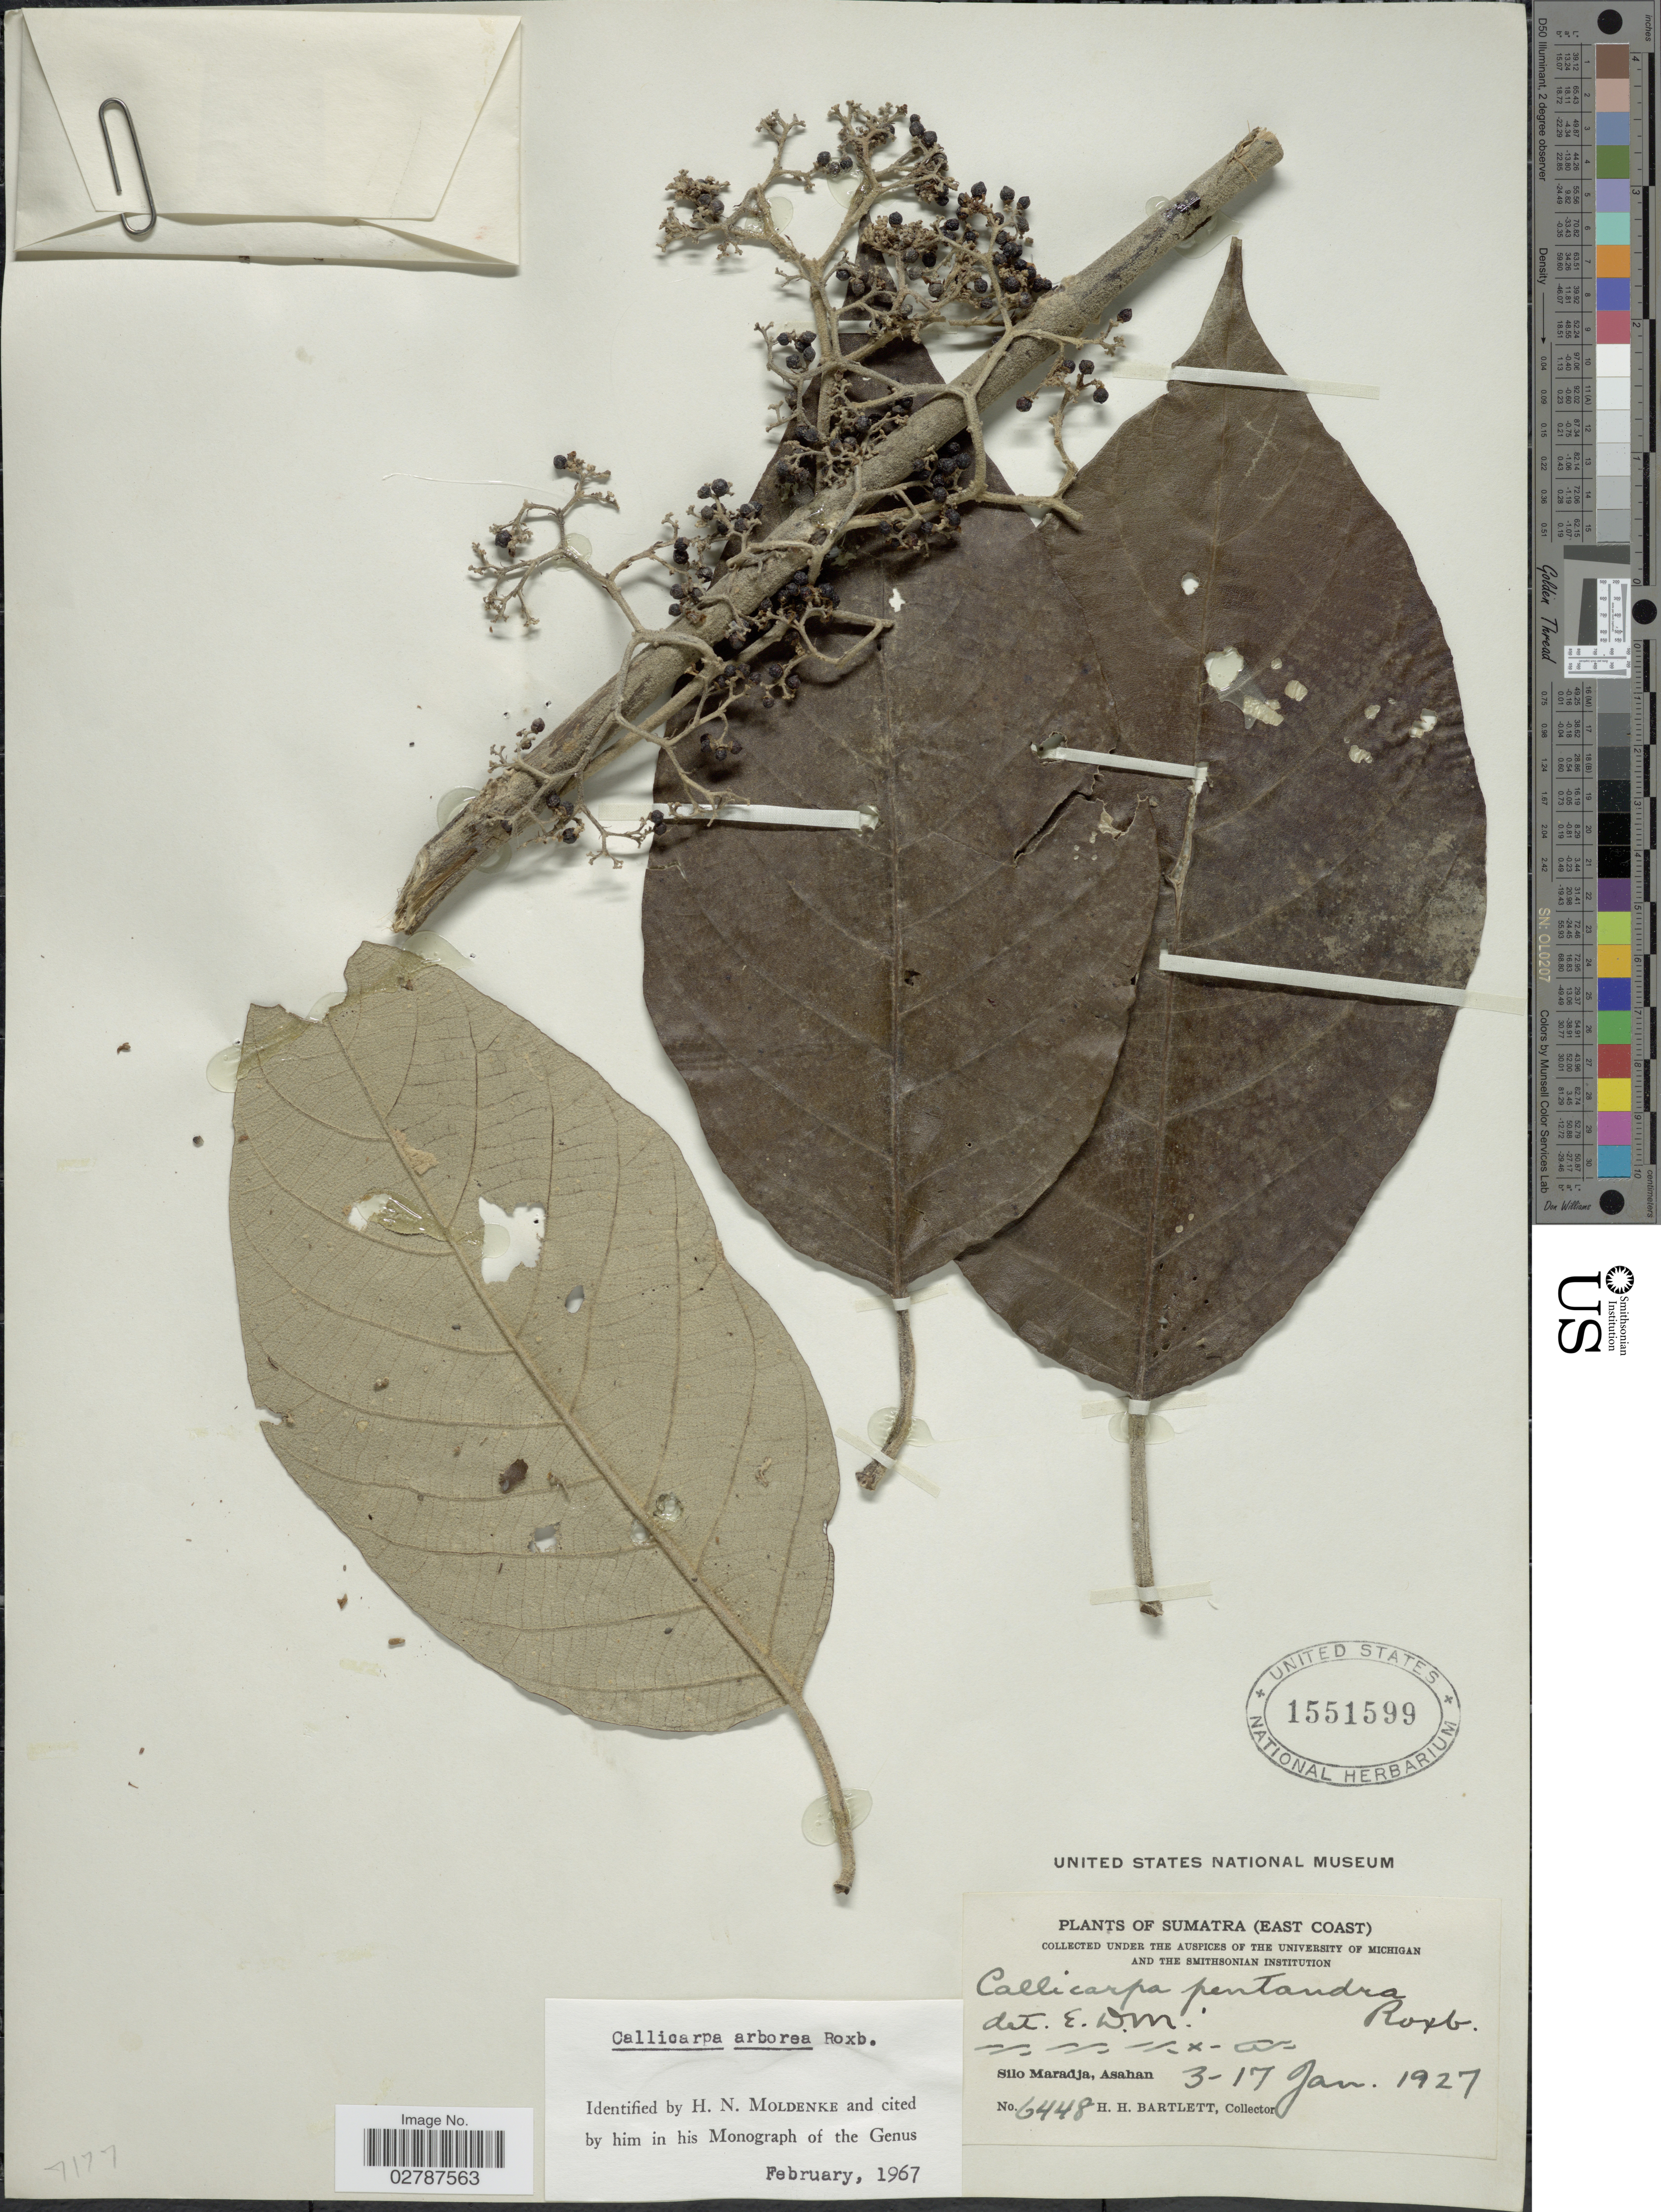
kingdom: Plantae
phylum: Tracheophyta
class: Magnoliopsida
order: Lamiales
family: Lamiaceae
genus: Callicarpa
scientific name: Callicarpa arborea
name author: Roxb.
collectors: H. H. Bartlett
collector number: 6448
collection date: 1927-01-03/1927-01-17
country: Indonesia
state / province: Sumatra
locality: (East Coast). Silo Maradja, Asahan.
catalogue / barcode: US 1551599